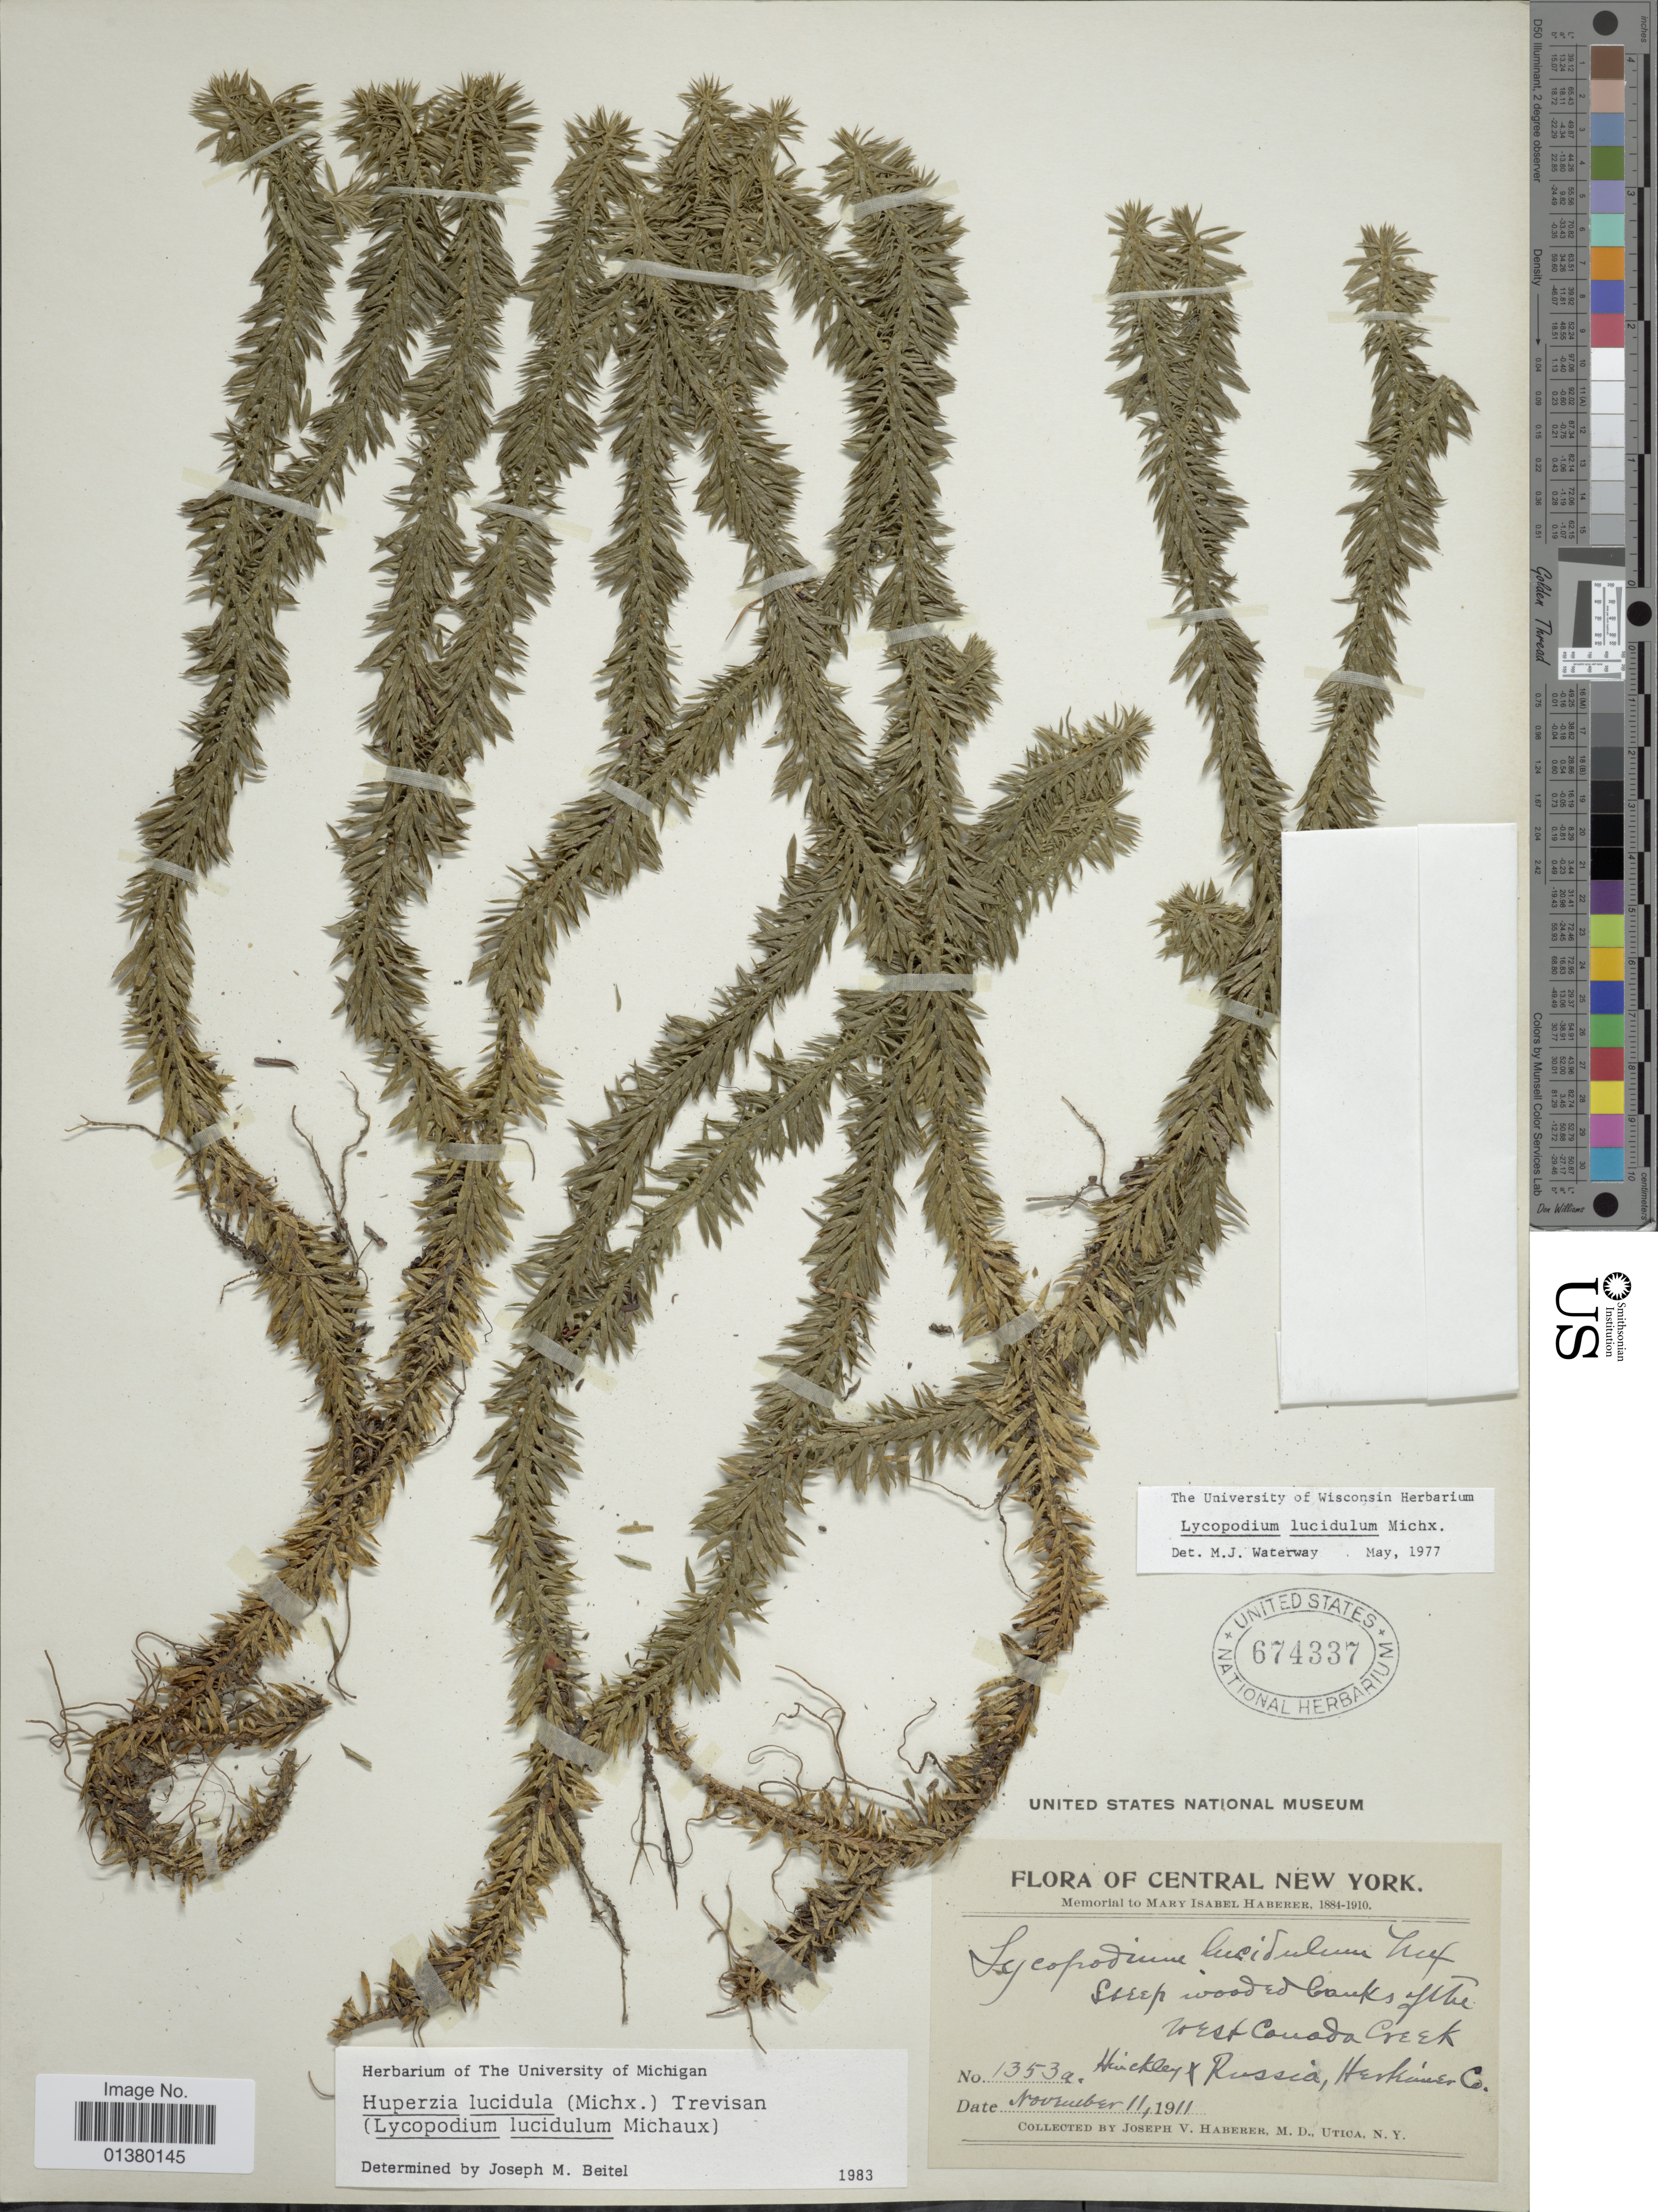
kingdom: Plantae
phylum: Tracheophyta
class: Lycopodiopsida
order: Lycopodiales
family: Lycopodiaceae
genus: Huperzia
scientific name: Huperzia lucidula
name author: (Michx.) Trevis.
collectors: J. V. Haberer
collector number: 1353a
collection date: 1911-11-11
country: United States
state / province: New York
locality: Central New York, West Canada Creek Hinckley Russia, Herkimer Co.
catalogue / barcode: US 674337